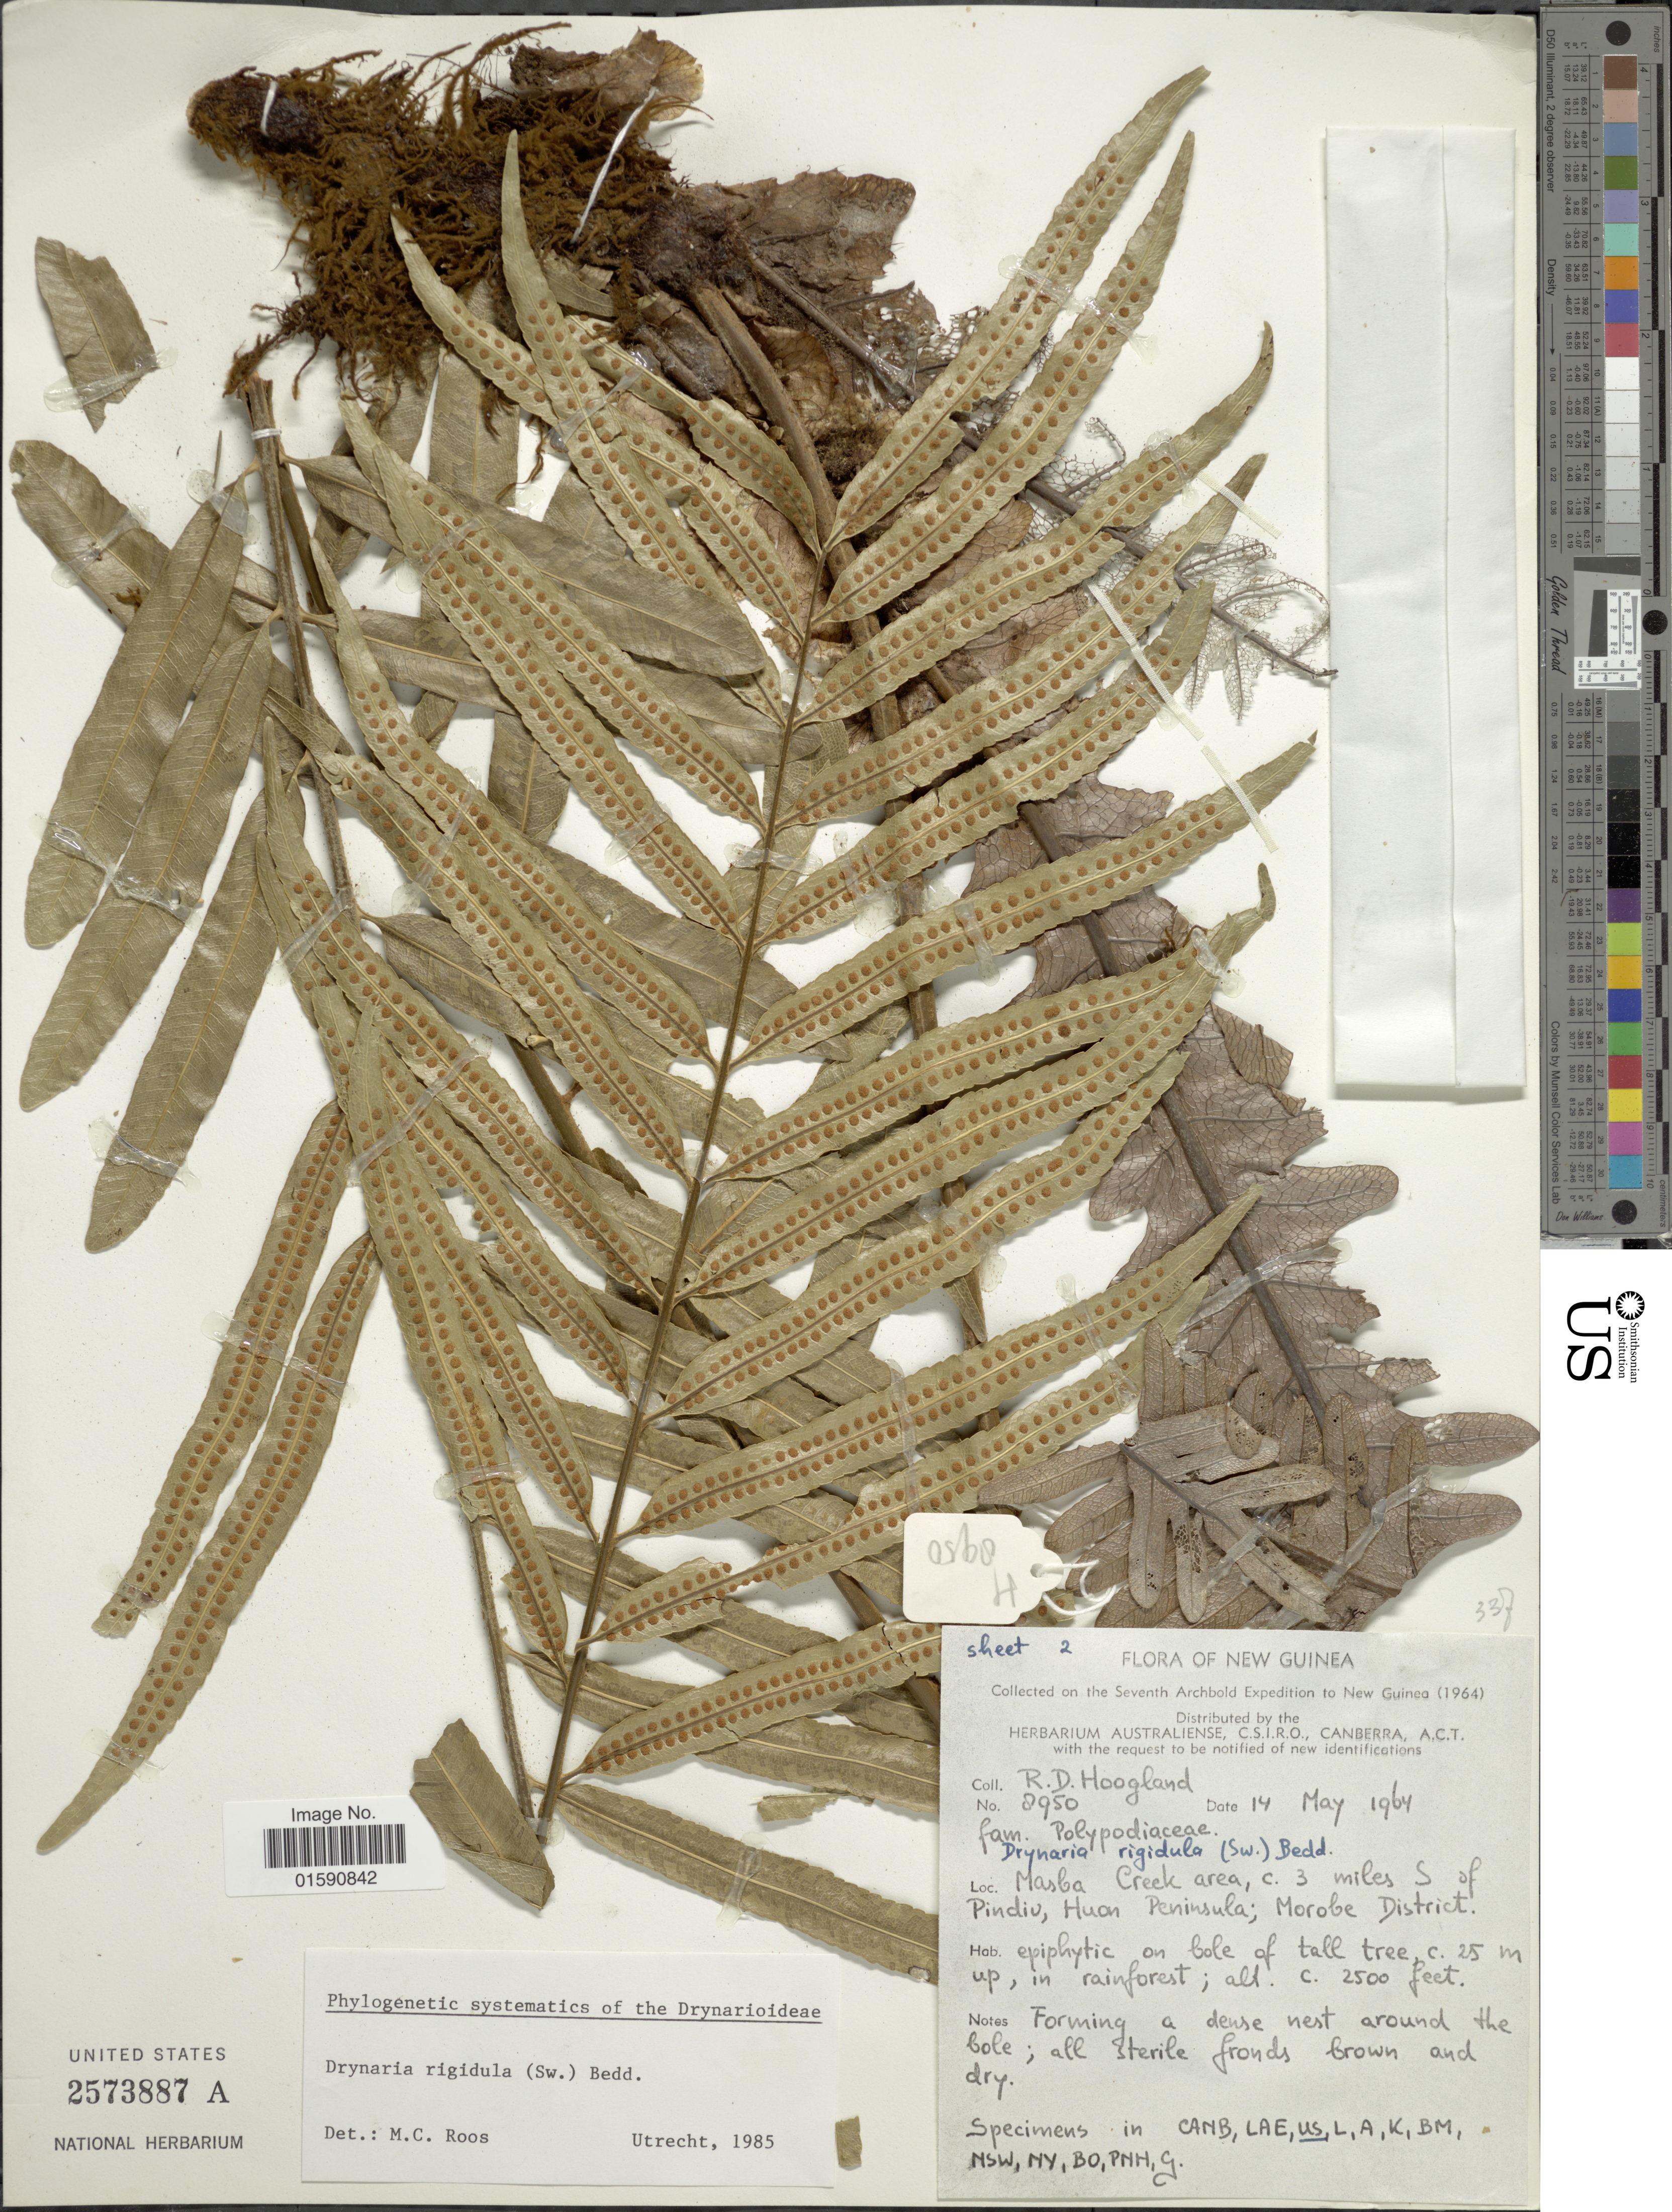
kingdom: Plantae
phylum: Tracheophyta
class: Polypodiopsida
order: Polypodiales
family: Polypodiaceae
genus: Drynaria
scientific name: Drynaria rigidula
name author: (Sw.) Bedd.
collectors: R. D. Hoogland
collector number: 8950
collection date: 1964-05-14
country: Papua New Guinea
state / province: Morobe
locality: Masba Creek area, 3 miles S of Pindiv, Huon Peninsula; Morobe District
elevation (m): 762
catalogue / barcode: US 2573887A